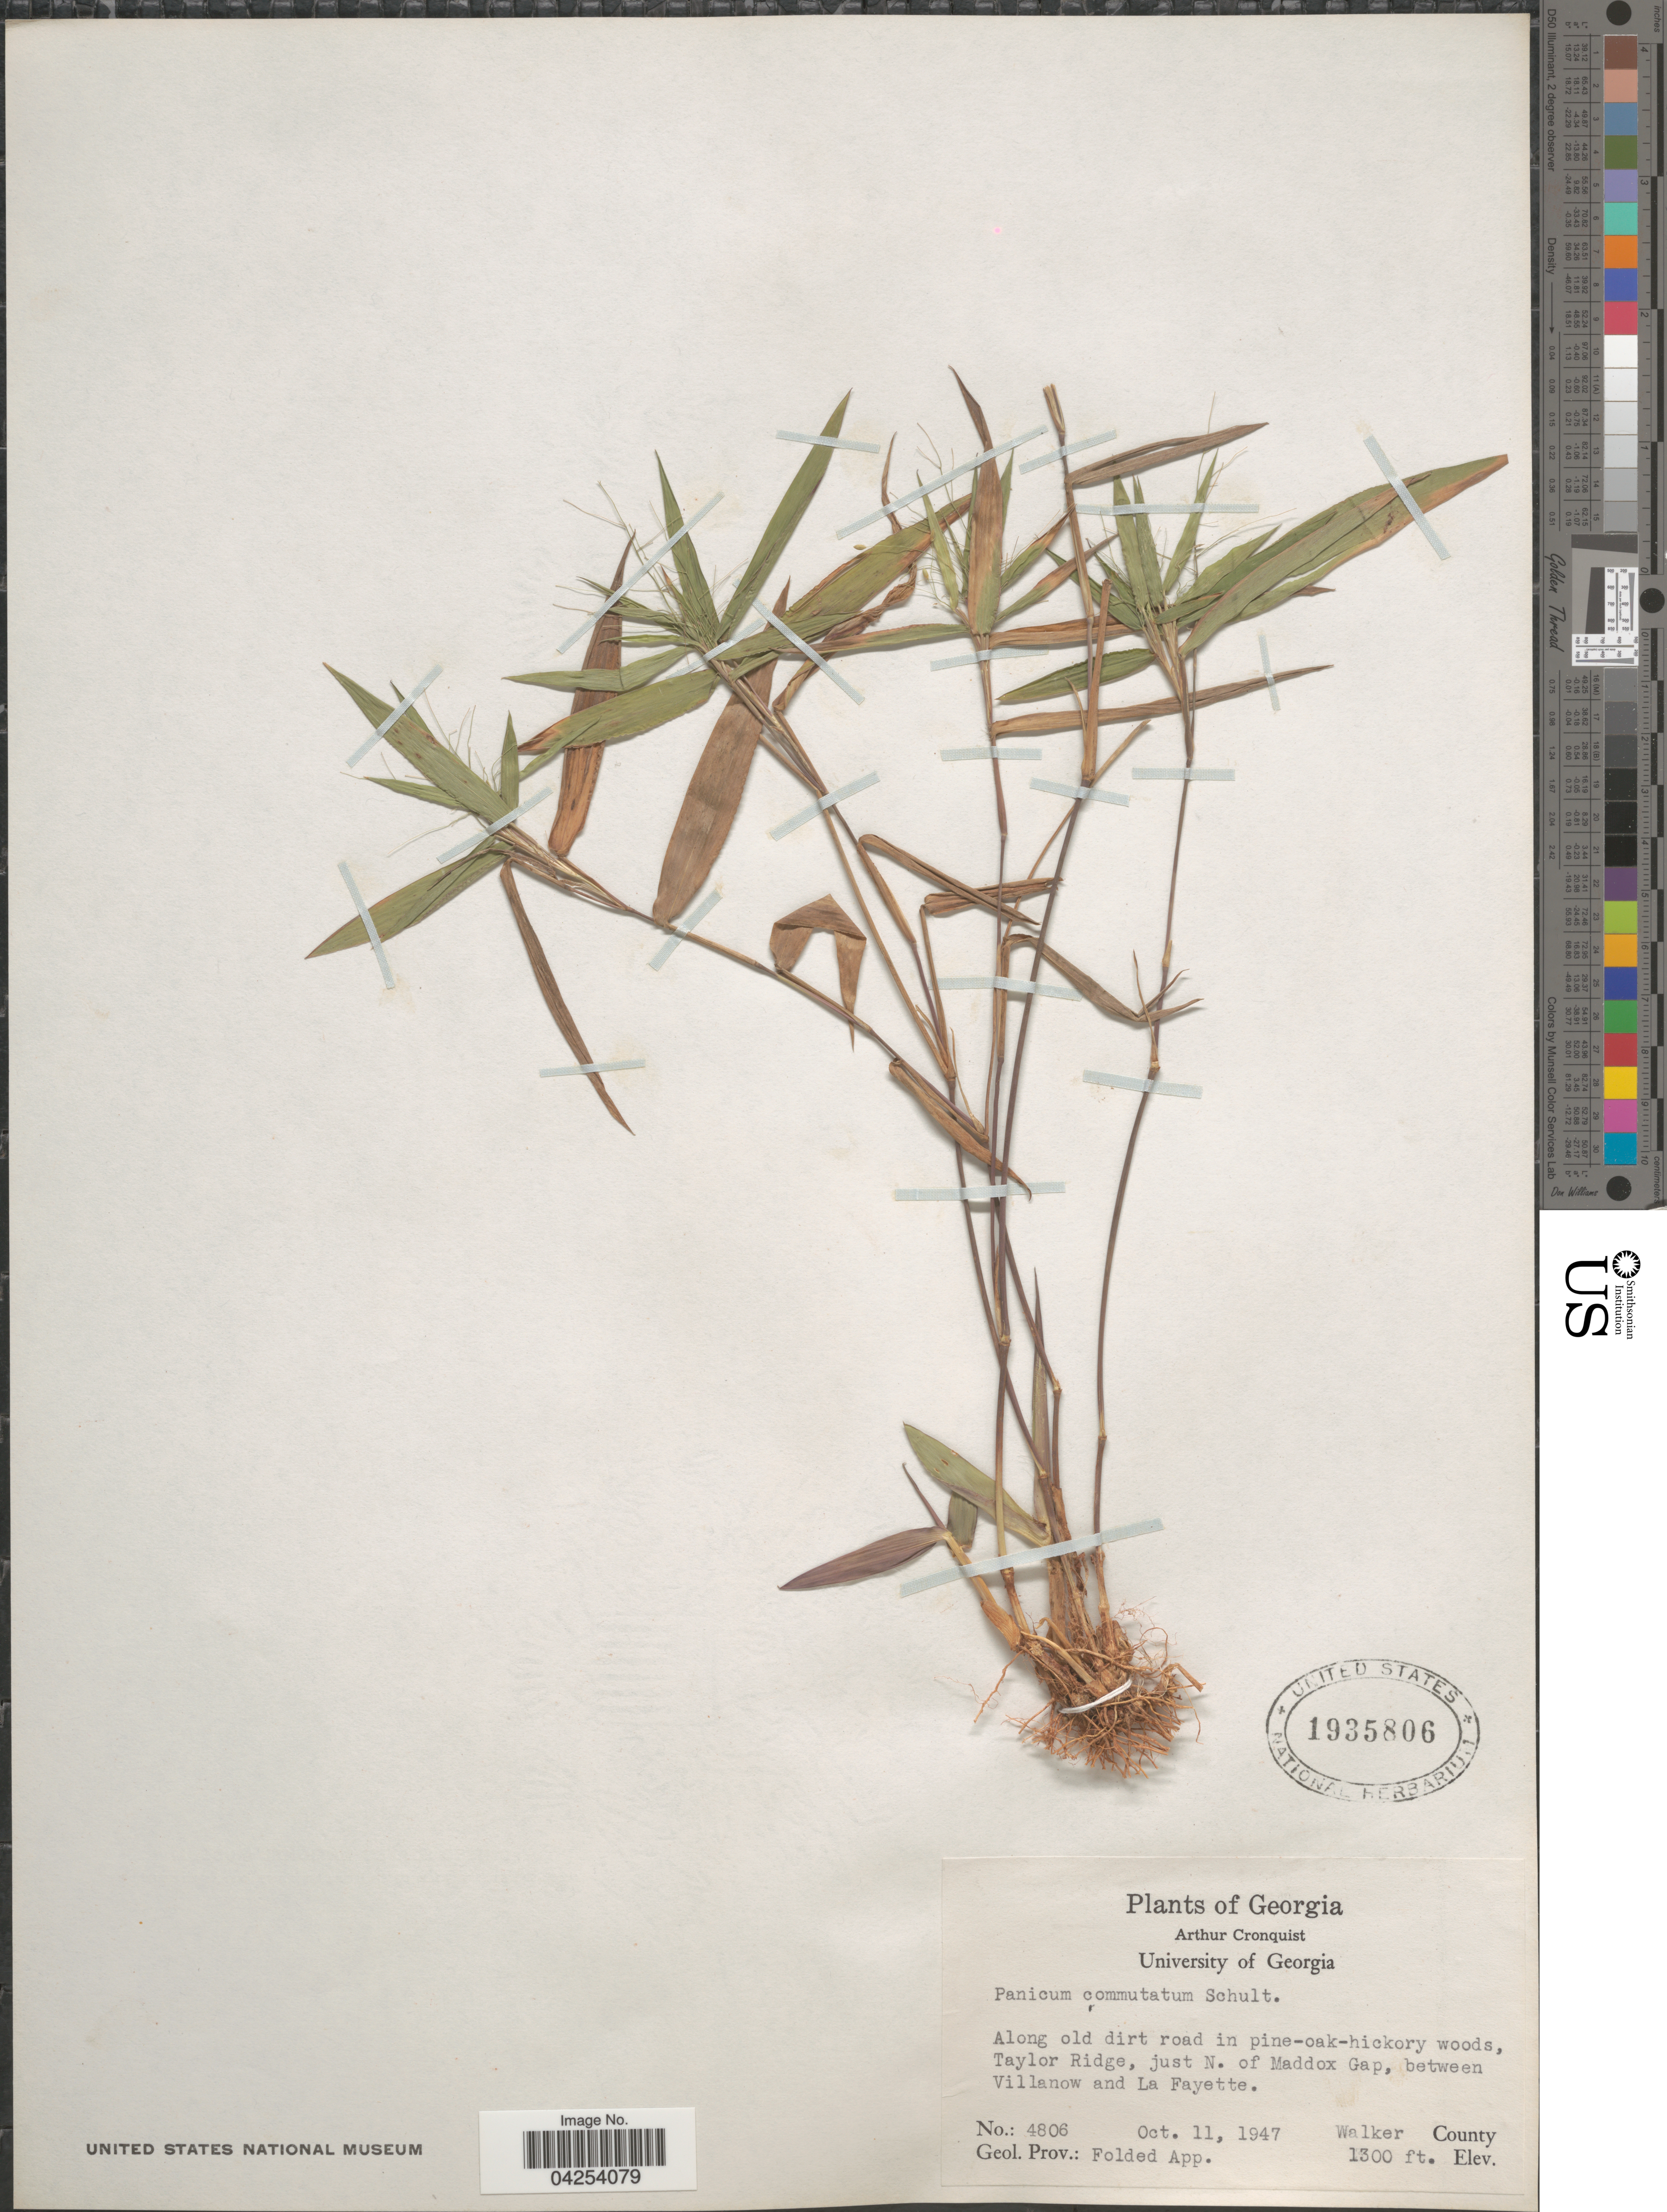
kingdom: Plantae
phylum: Tracheophyta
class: Liliopsida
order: Poales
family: Poaceae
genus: Dichanthelium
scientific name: Dichanthelium commutatum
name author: (Schult.) Gould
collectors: A. J. Cronquist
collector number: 4806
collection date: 1947-10-11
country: United States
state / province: Georgia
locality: Along old dirt road in pine-oak-hickory woods, Taylor Ridge, just N. of Maddox Gap, between Villanow and La Fayette. Walker County. Geol. Prov: Folded App.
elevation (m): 396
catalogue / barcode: US 1935806